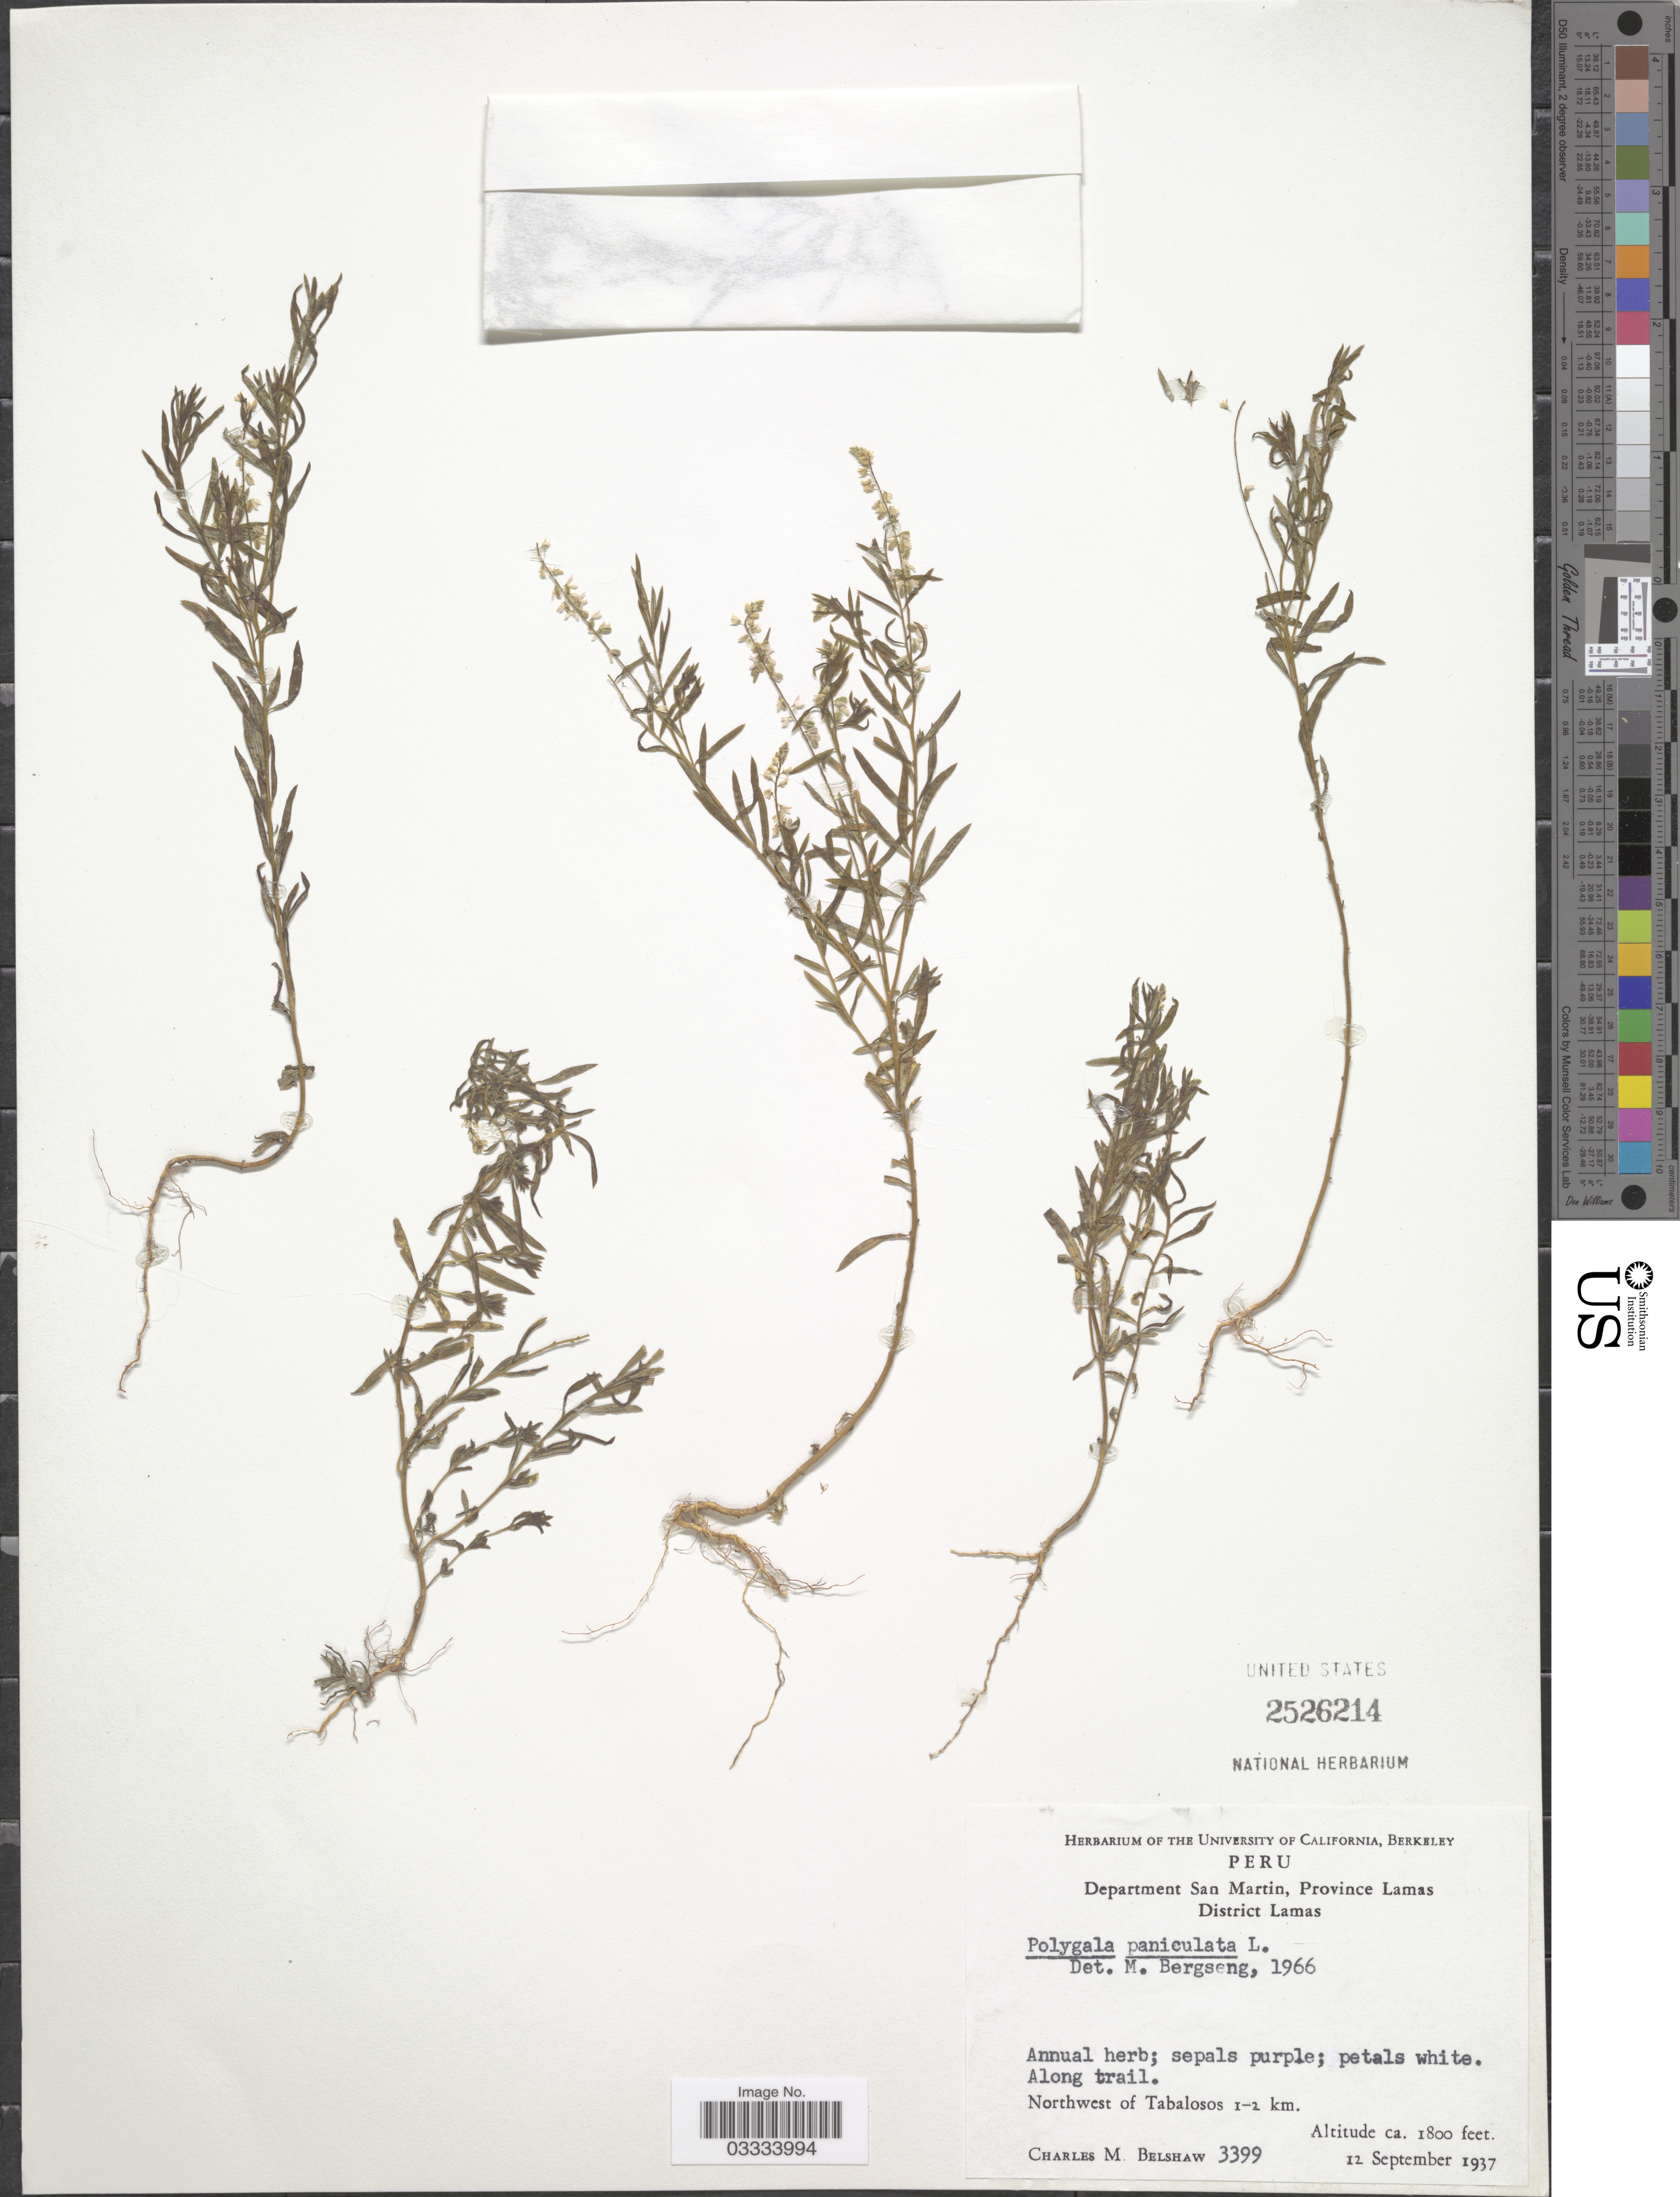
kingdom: Plantae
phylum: Tracheophyta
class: Magnoliopsida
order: Fabales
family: Polygalaceae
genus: Polygala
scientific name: Polygala paniculata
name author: L.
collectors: C. Shaw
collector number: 3399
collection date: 1937-09-12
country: Peru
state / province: San Martín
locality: Department San Martin, Province Lamas. District Lamas. Northwest of Tabalosos 1-2 km.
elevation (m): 549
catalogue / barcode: US 2526214